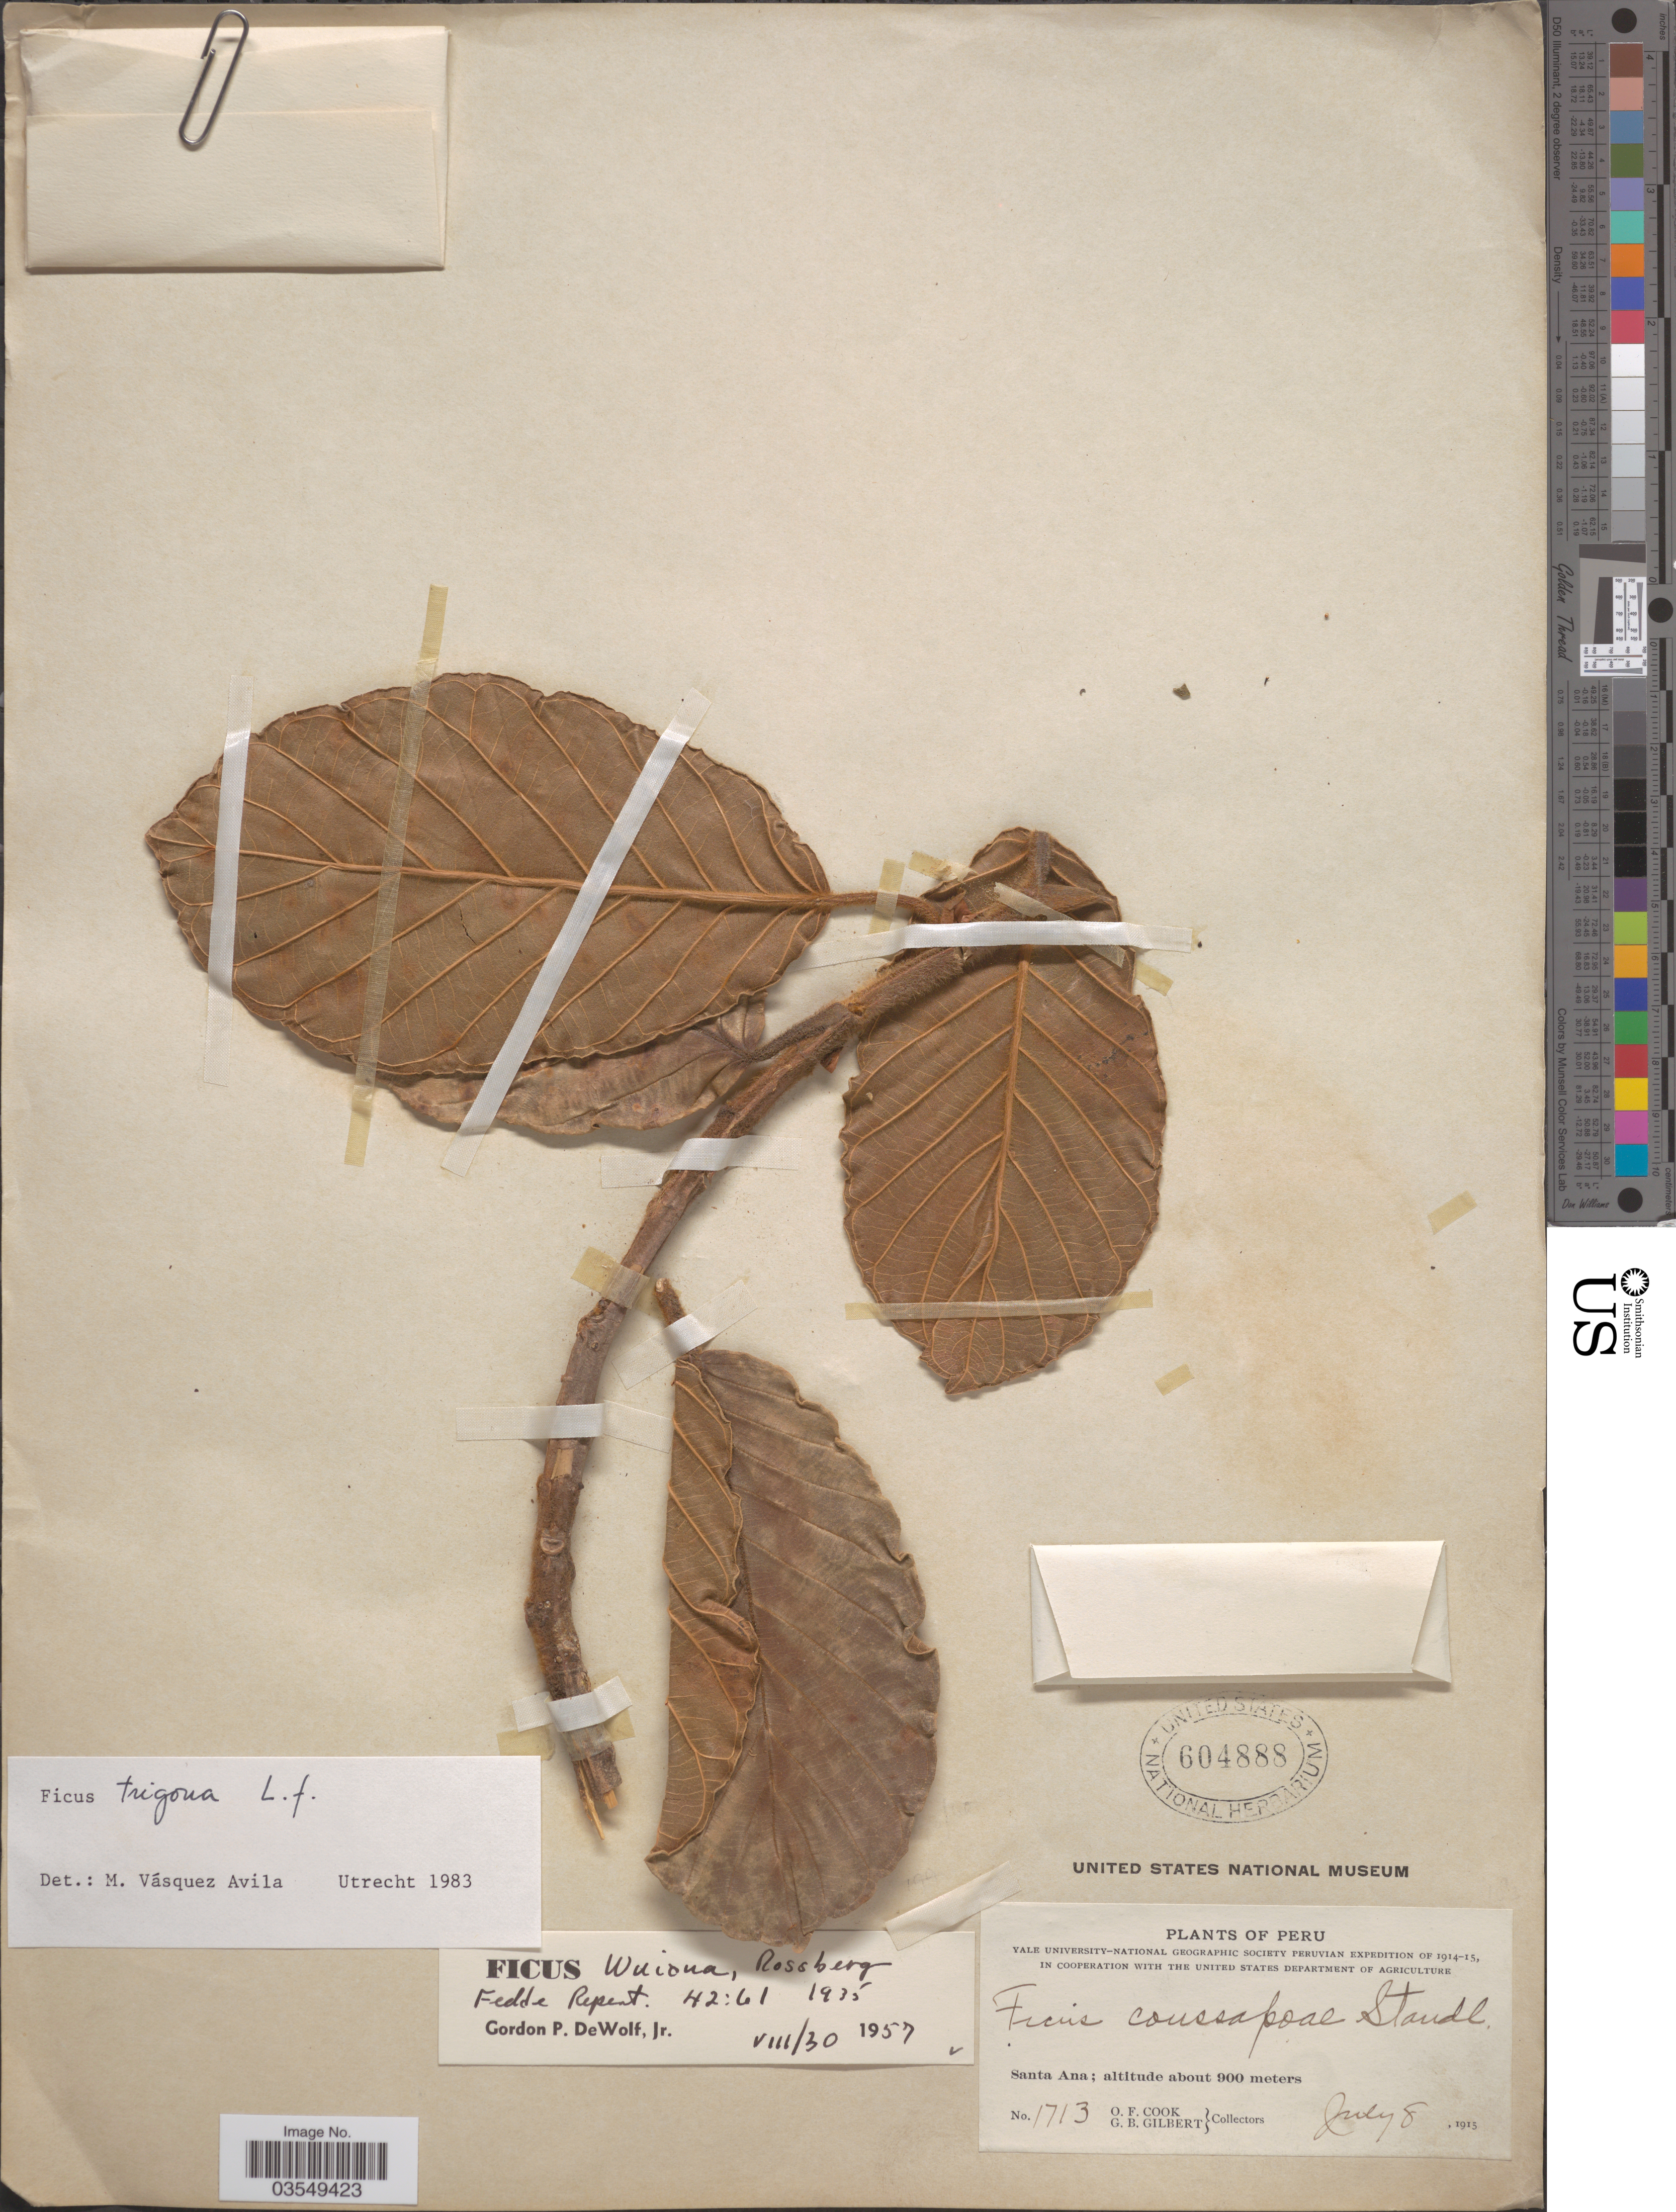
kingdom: Plantae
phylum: Tracheophyta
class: Magnoliopsida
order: Rosales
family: Moraceae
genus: Ficus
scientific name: Ficus trigona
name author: L. f.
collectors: O. F. Cook & G. B. Gilbert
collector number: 1713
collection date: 1915-07-08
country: Peru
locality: Santa Ana.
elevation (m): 900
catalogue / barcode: US 604888